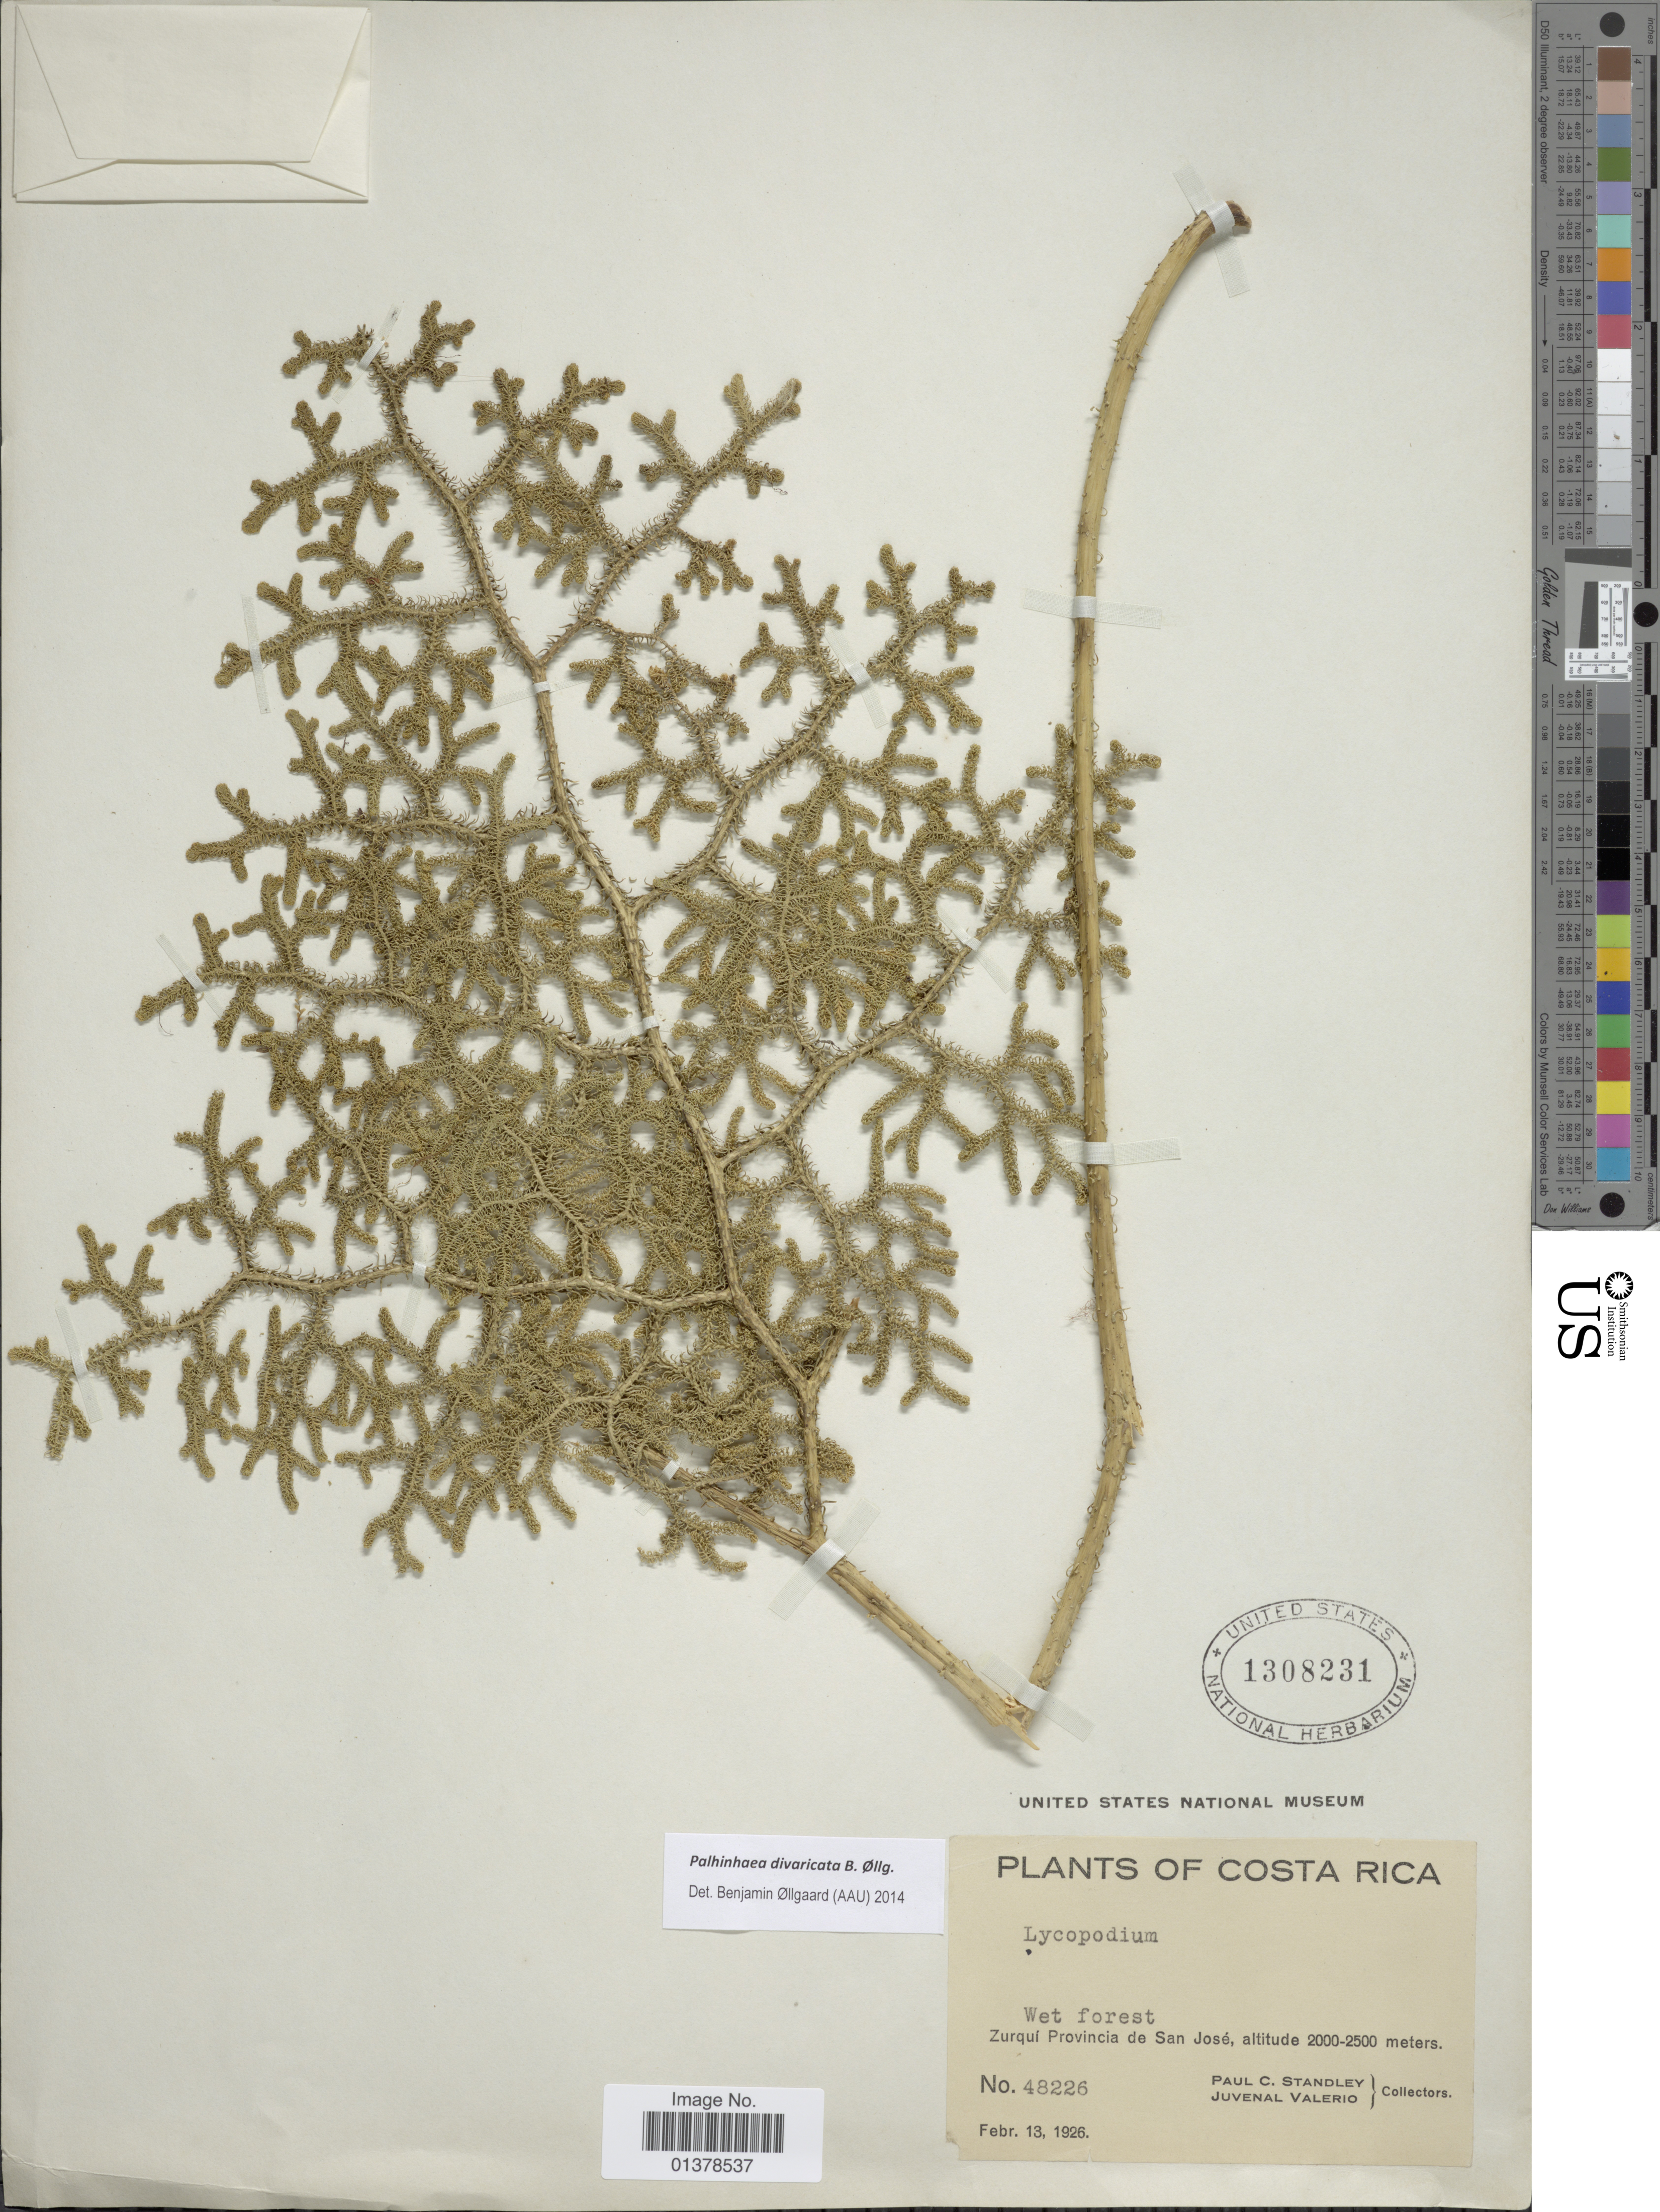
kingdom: Plantae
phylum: Tracheophyta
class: Lycopodiopsida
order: Lycopodiales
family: Lycopodiaceae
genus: Palhinhaea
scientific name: Palhinhaea cernua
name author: (L.) Vasc. & Franco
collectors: P. C. Standley & J. Valerio R.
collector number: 48226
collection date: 1926-02-13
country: Costa Rica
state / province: San José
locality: Zurqui Provincia de San José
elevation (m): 2000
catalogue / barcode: US 1308231